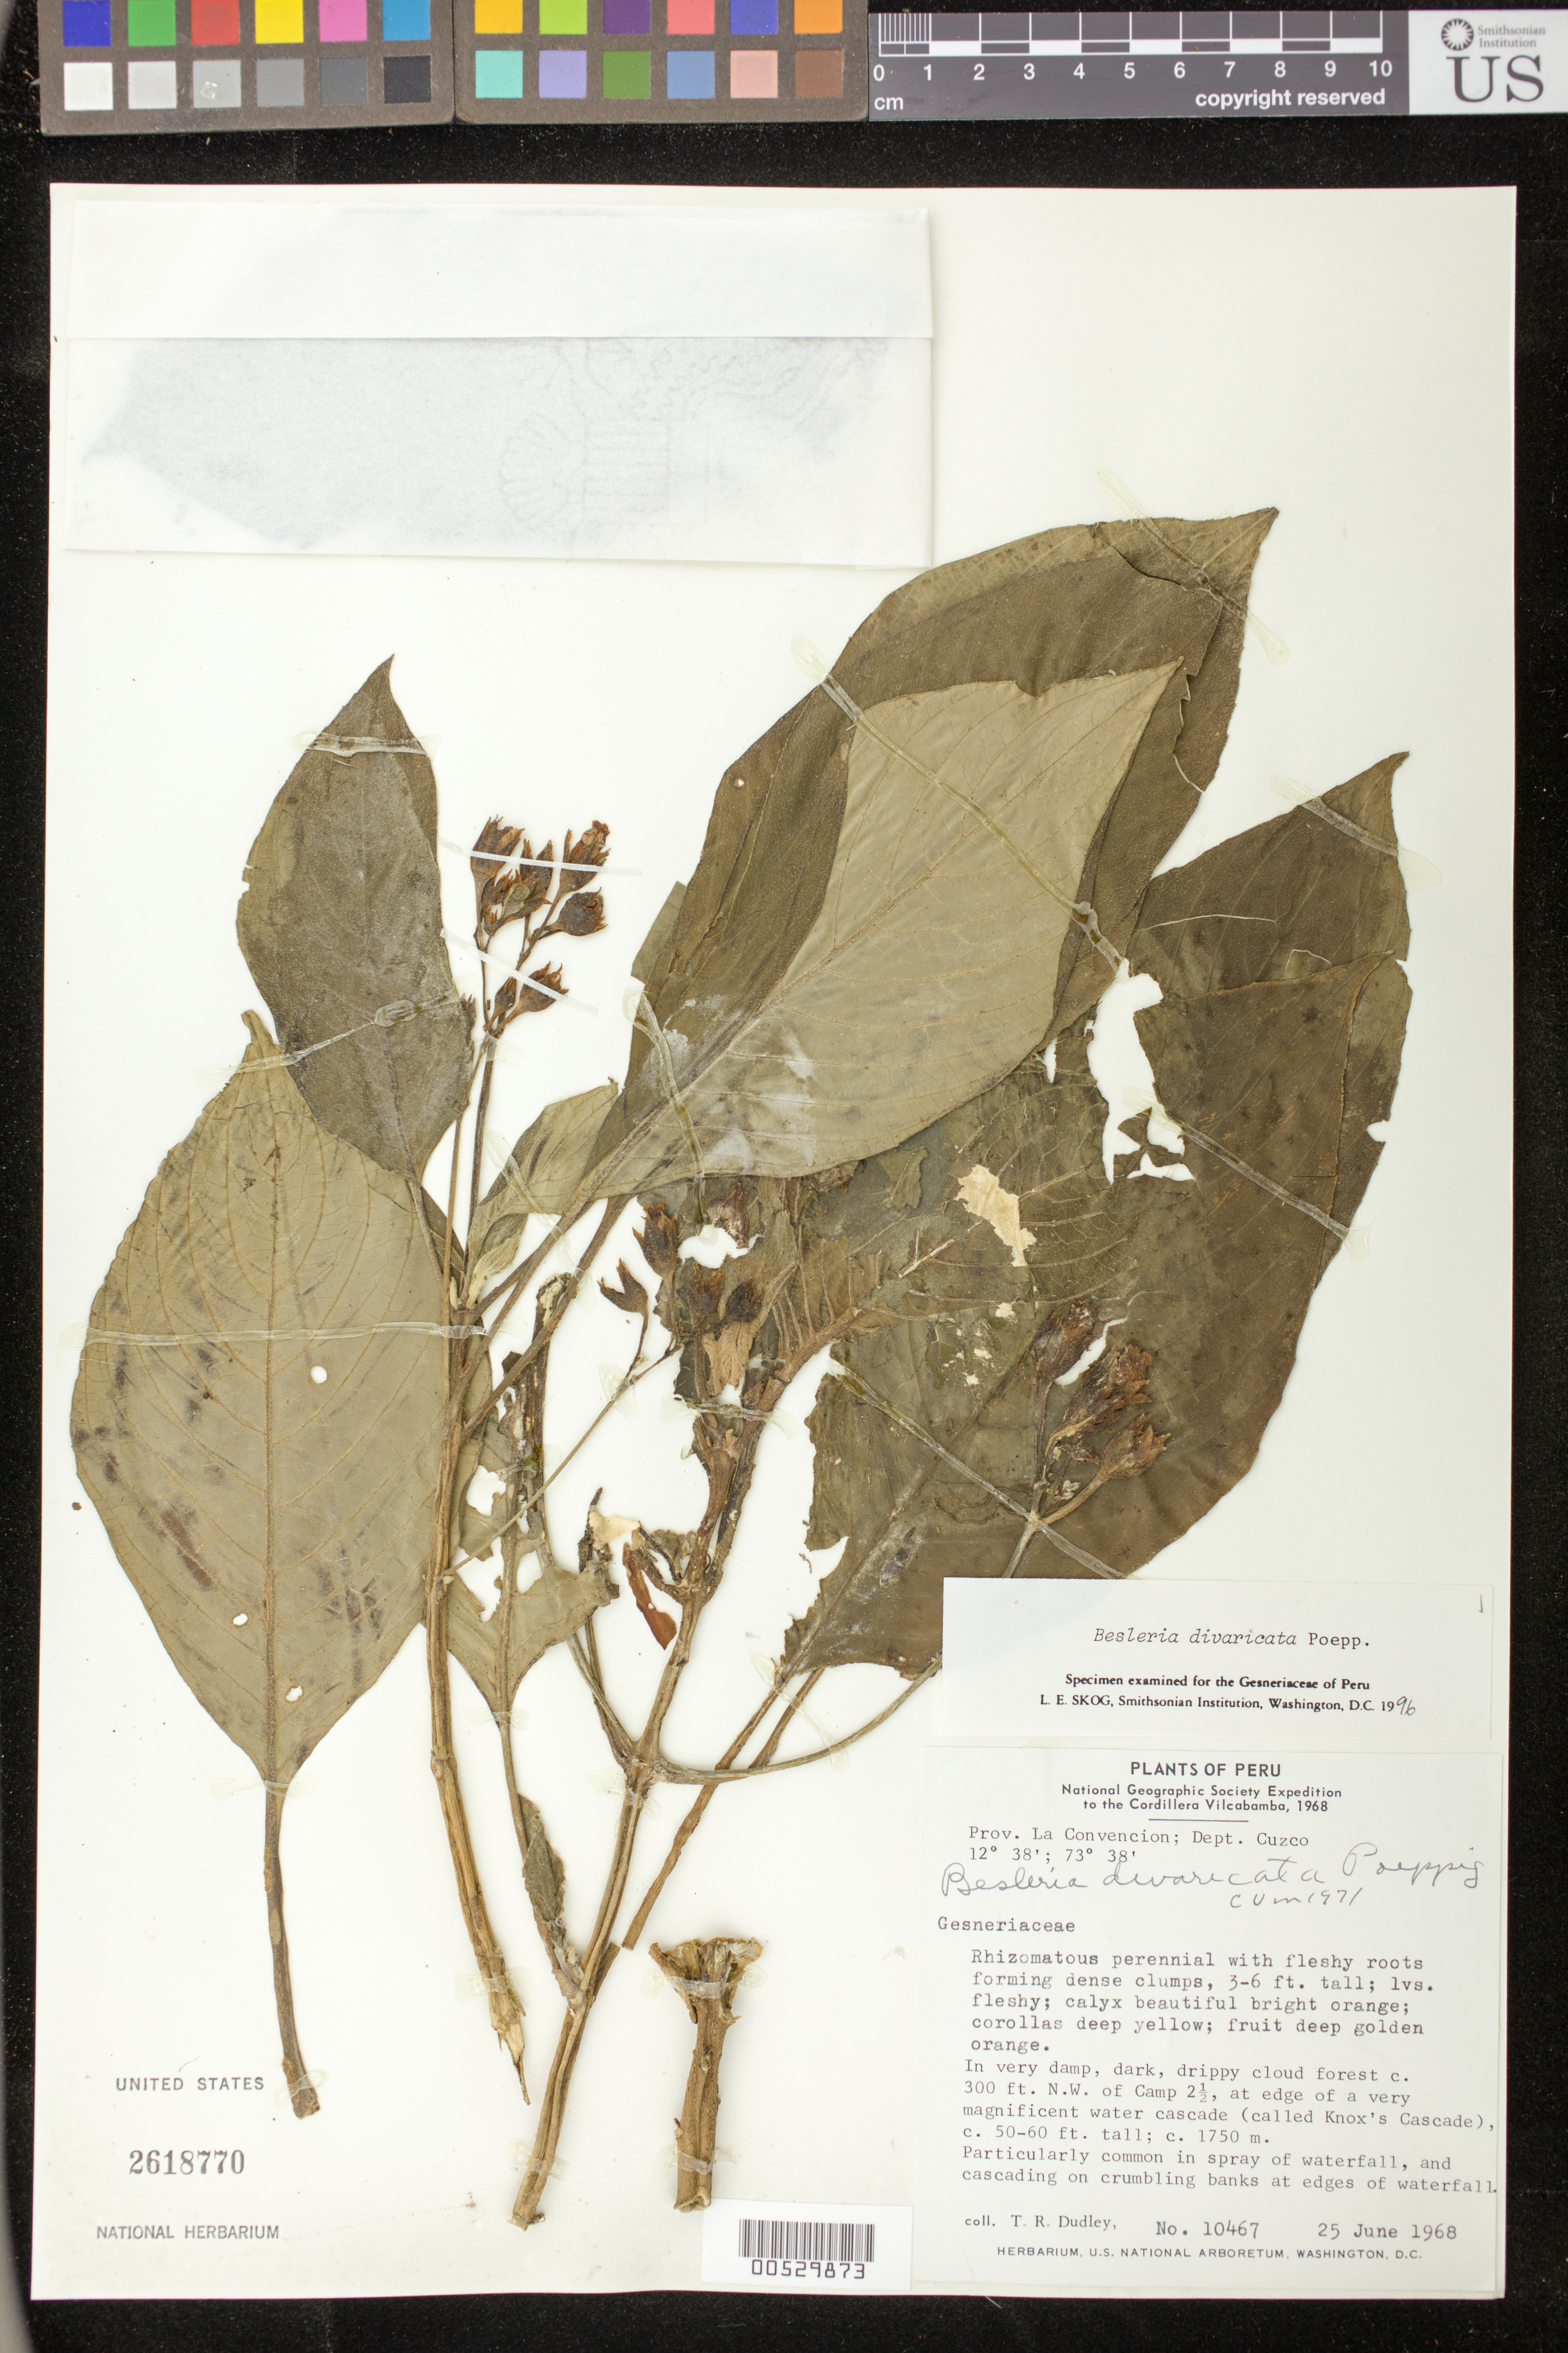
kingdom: Plantae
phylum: Tracheophyta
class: Magnoliopsida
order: Lamiales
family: Gesneriaceae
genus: Besleria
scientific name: Besleria divaricata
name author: Poepp.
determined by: Skog, Laurence E.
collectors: T. R. Dudley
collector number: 10467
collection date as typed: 25 Jun 1968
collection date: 1968-06-25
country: Peru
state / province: Cusco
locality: Prov. La Convencion; c. 300 ft. NW of Camp 2 1/2, at edge of a very magnificent water cascade (called Knox's Cascade), c. 50-60 ft tall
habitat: In very damp dark, drippy cloud forest; particularly common in spray of waterfall, and cascading on crumbling banks at edges of waterfall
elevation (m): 1750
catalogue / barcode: US 2618770